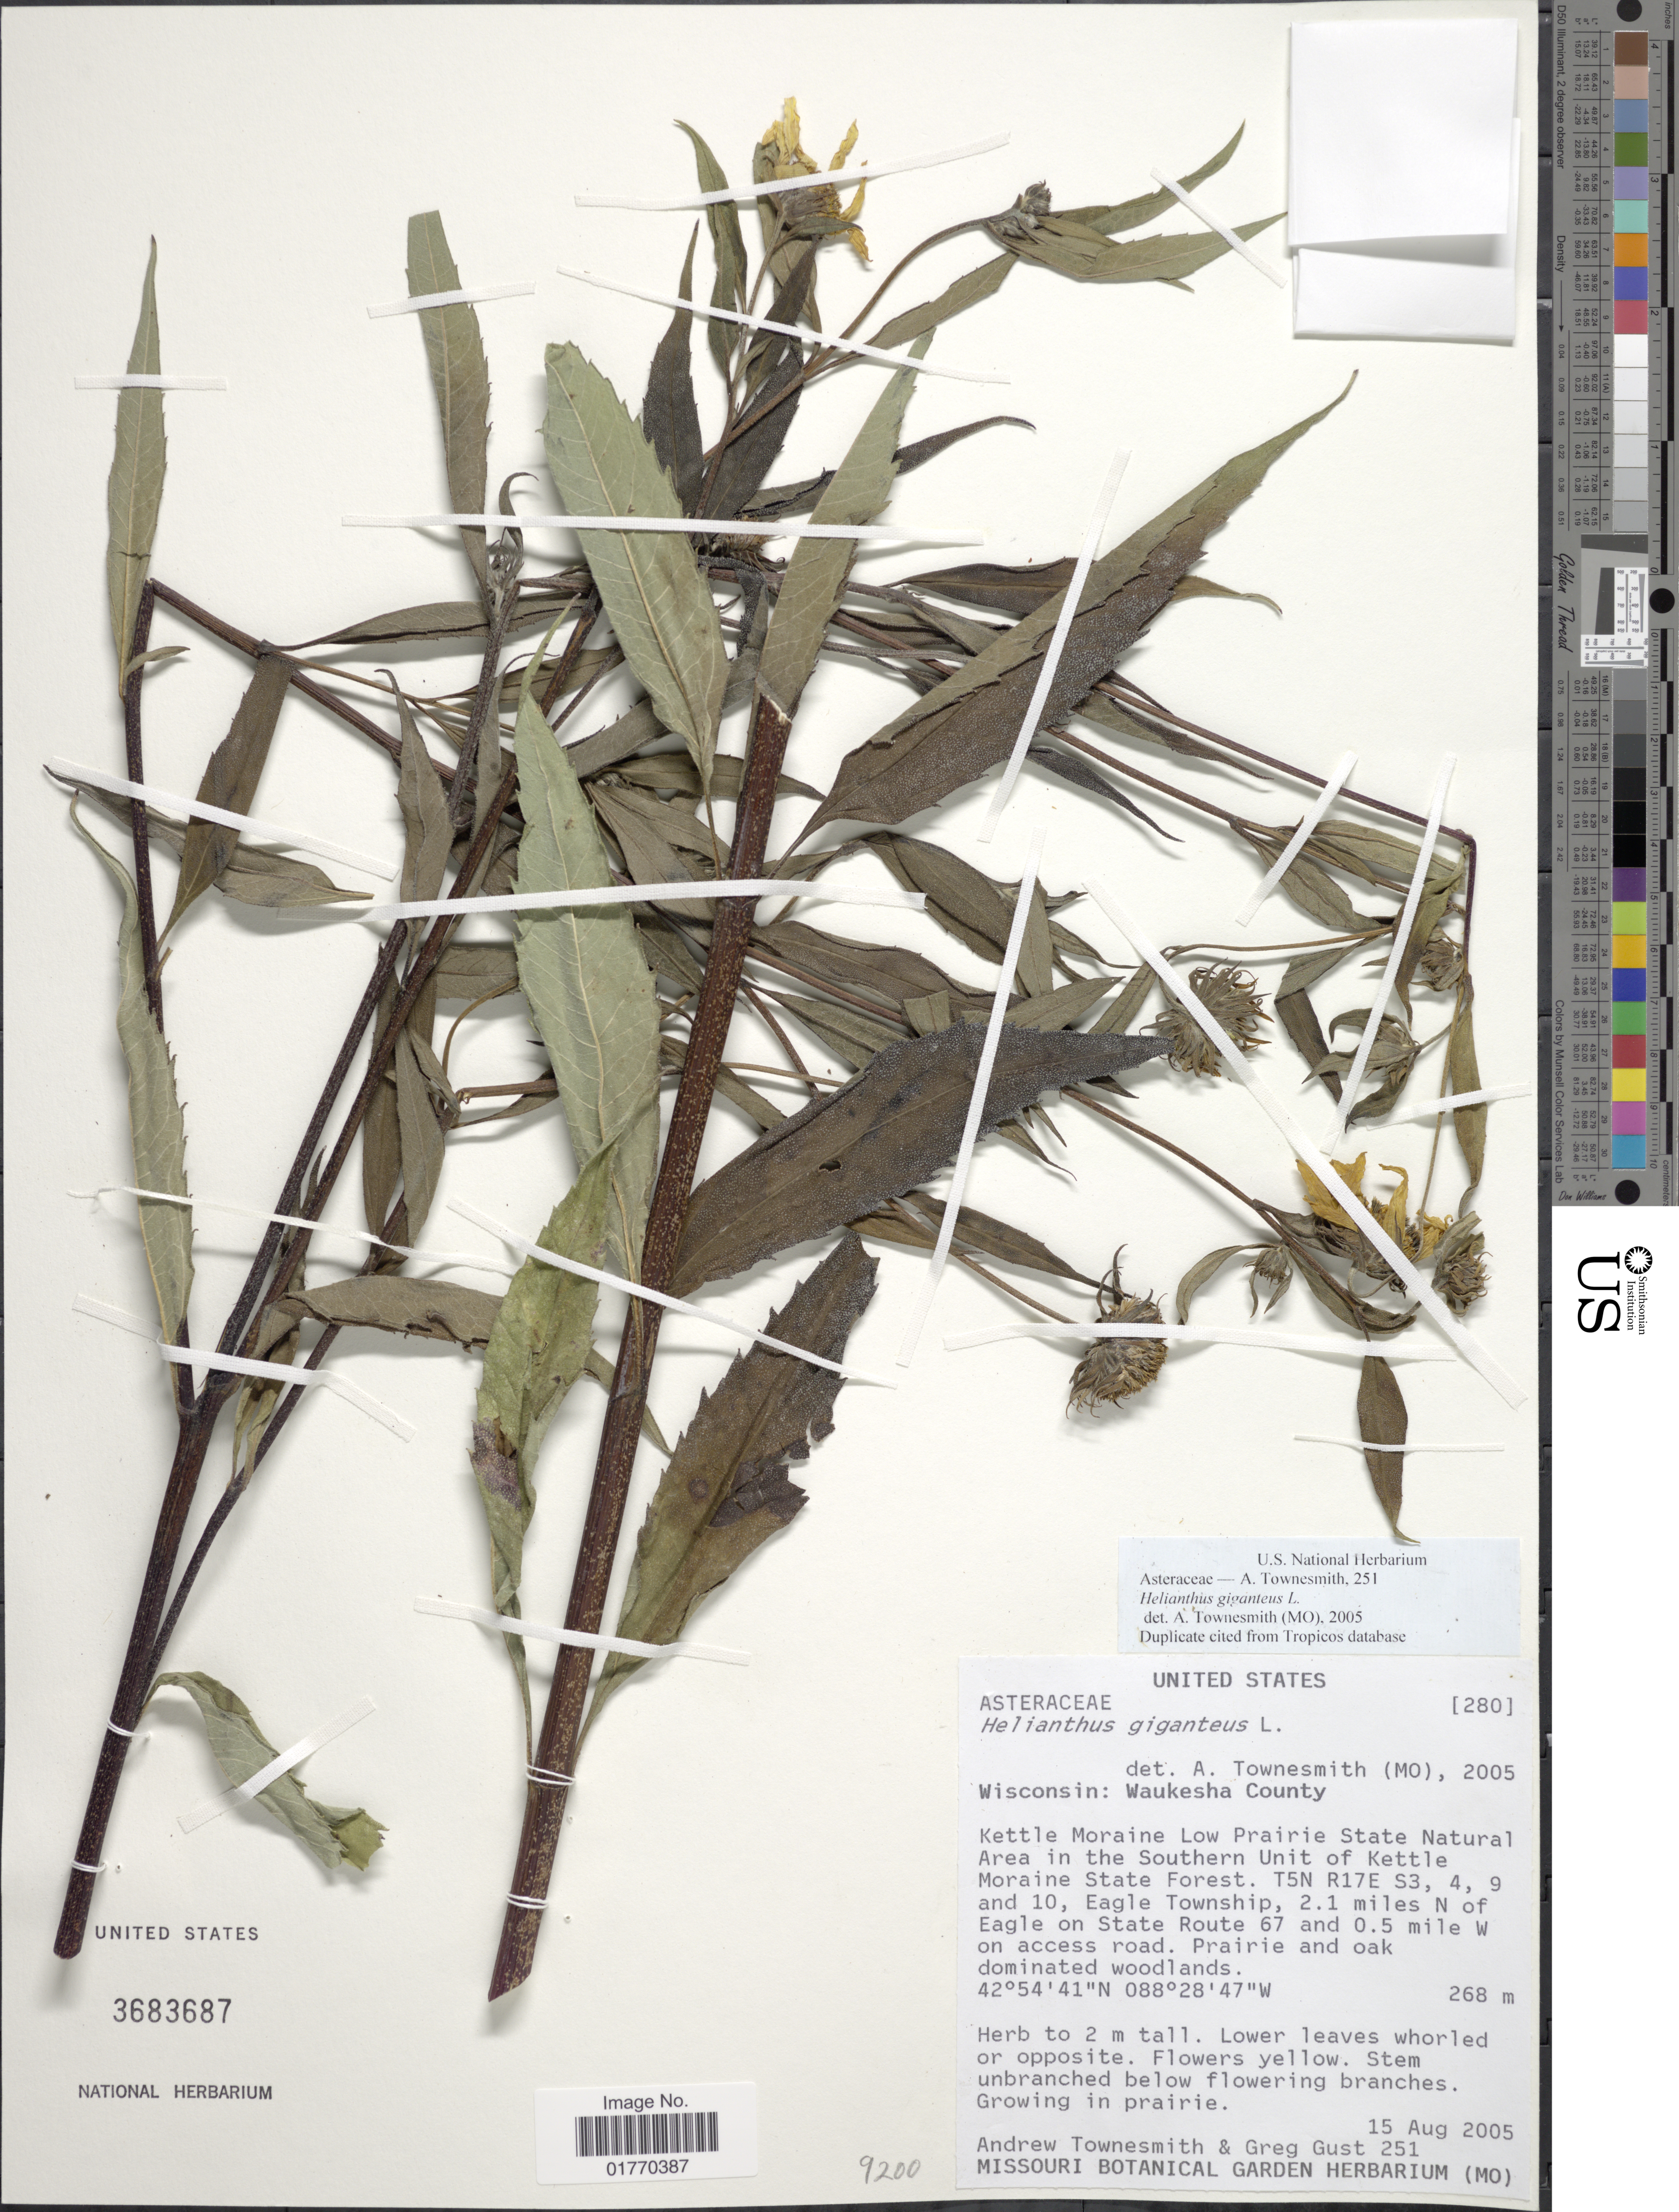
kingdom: Plantae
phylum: Tracheophyta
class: Magnoliopsida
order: Asterales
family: Asteraceae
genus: Helianthus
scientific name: Helianthus giganteus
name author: L.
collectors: A. Townesmith & G. Gust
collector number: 251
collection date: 2005-08-15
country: United States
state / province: Wisconsin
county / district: Waukesha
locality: Wisconsin: Waukesha County, Kettle Moraine Low Prairie State Natural Area in the Southern Unit of Kettle Moraine State Forest, T5N R17EW S3, 4, 9 and 10, Eagle Township, 2.1 miles N of Eagle on State Route 67 and 0.5 mile W on access road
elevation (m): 268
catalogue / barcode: US 3683687